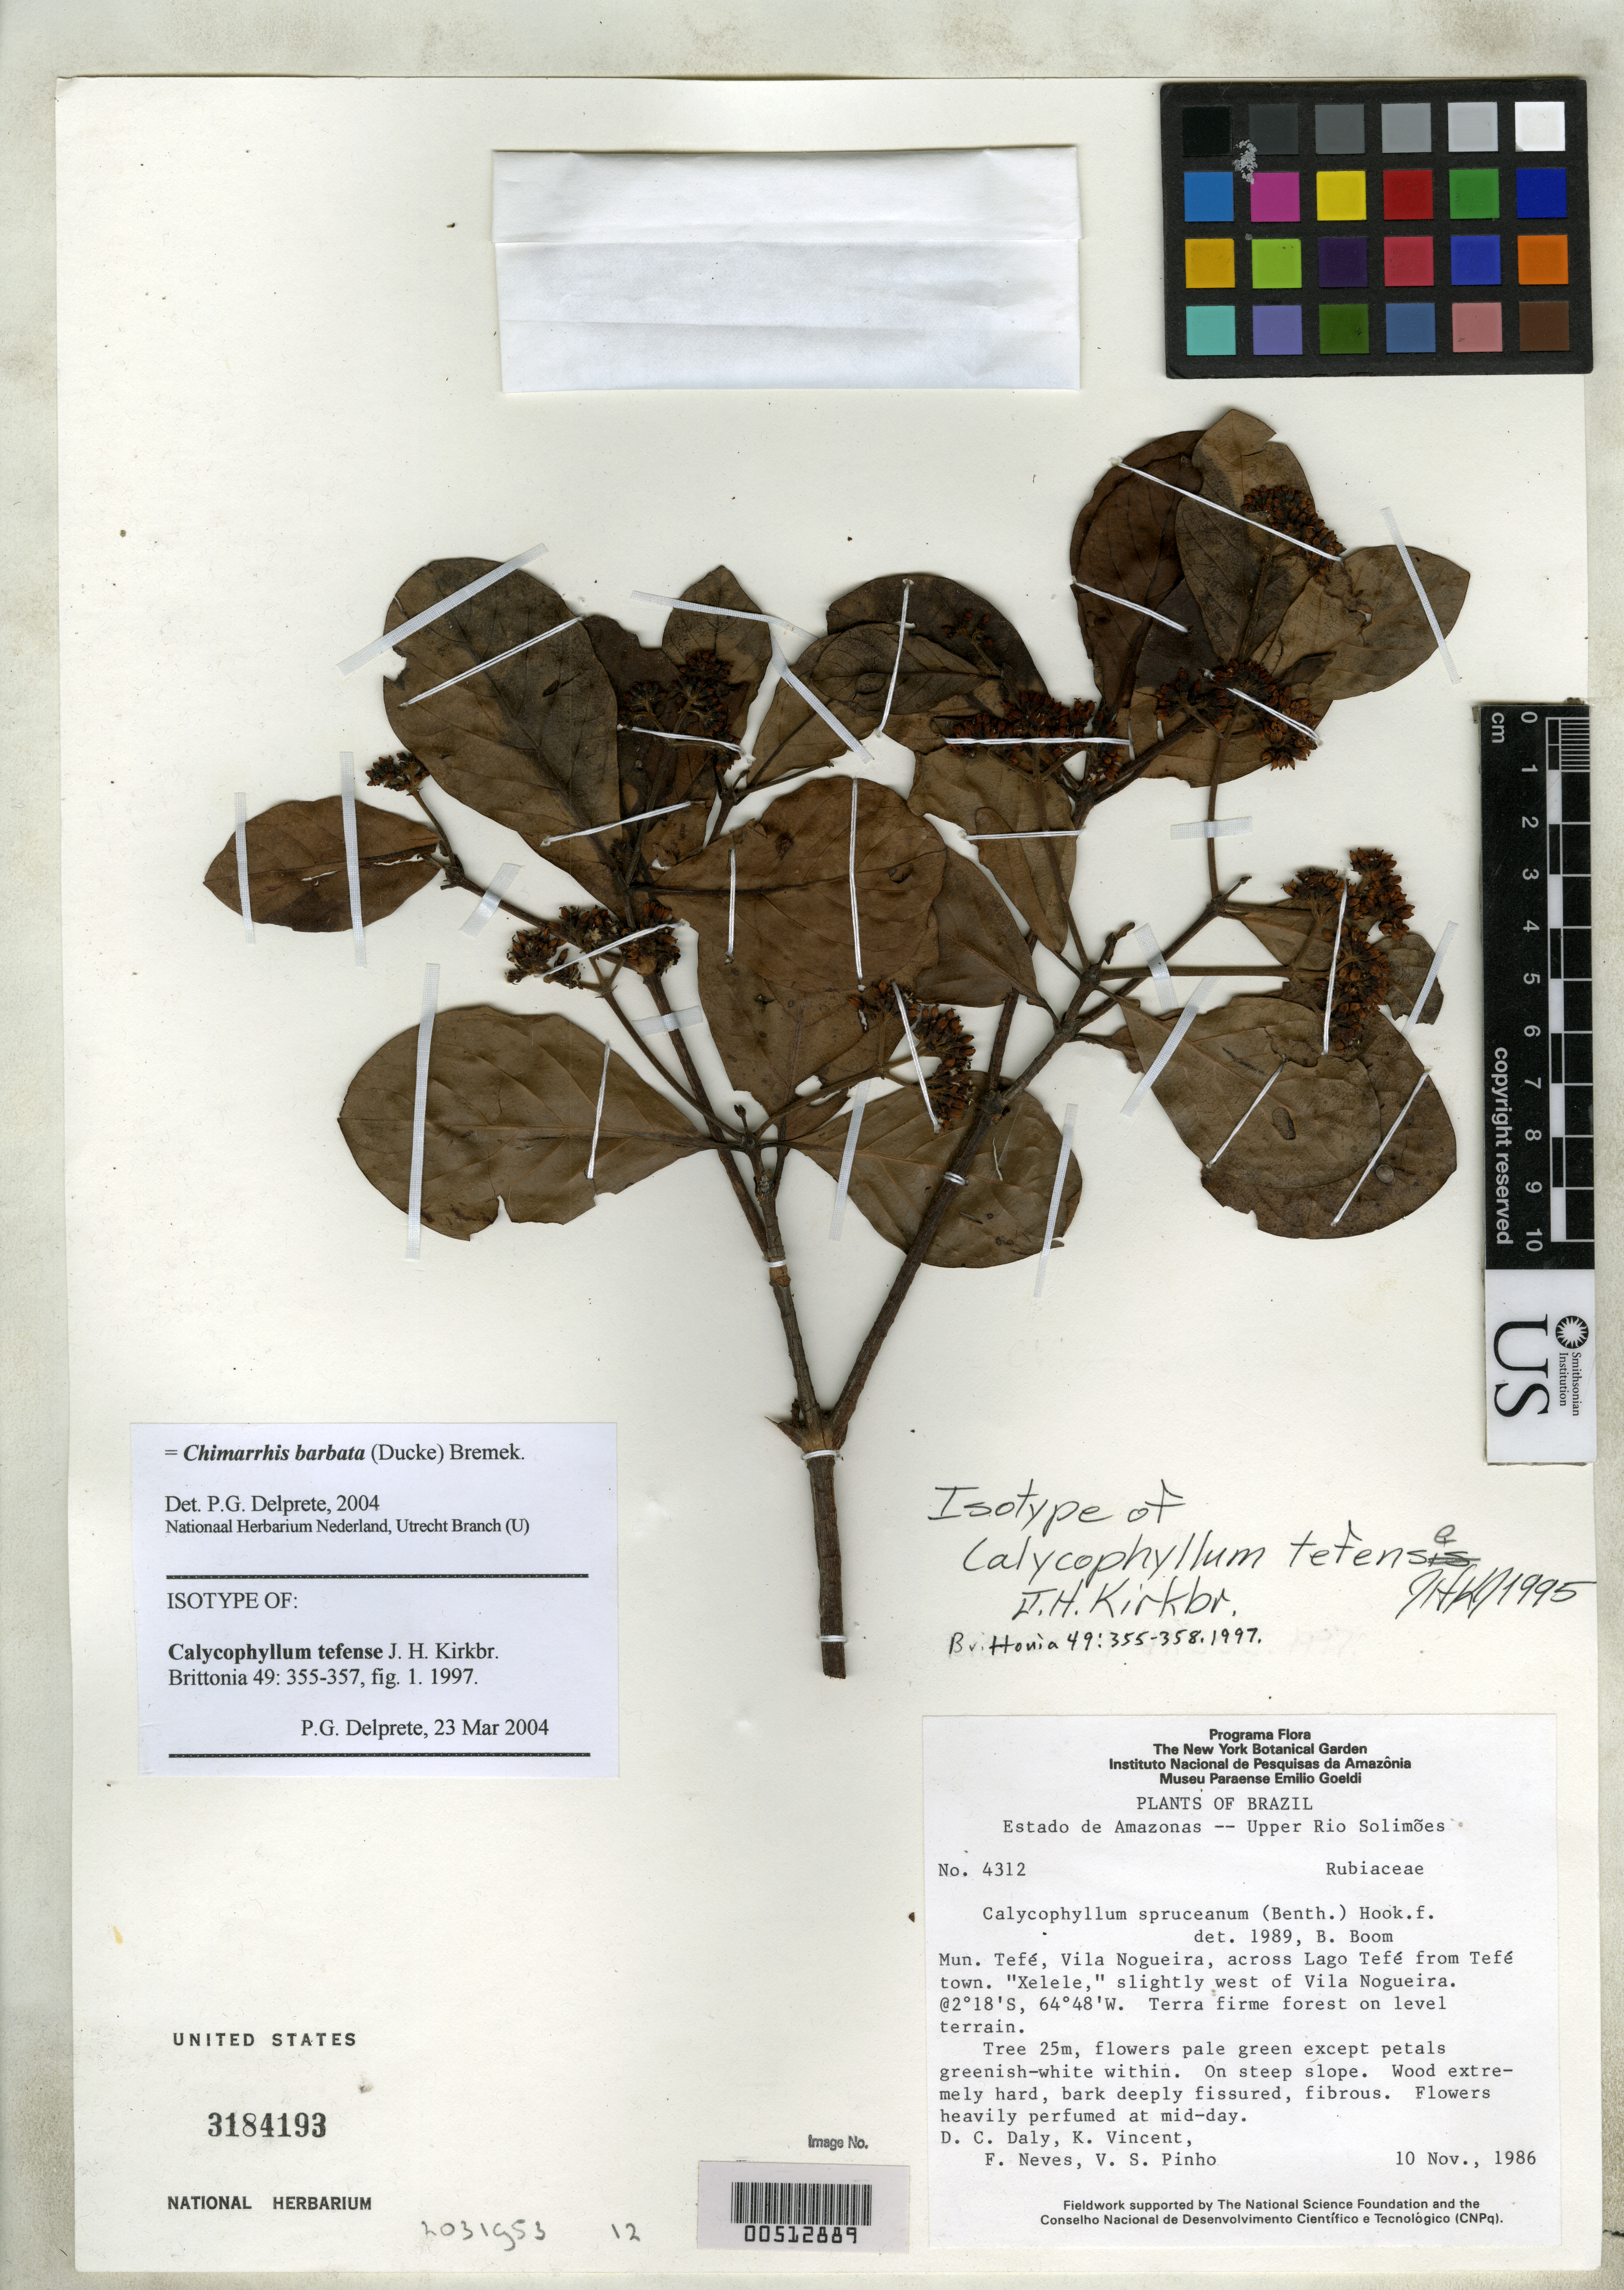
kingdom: Plantae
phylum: Tracheophyta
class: Magnoliopsida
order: Gentianales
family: Rubiaceae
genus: Calycophyllum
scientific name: Calycophyllum tefense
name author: J.H. Kirkbr.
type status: Isotype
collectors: D. C. Daly, K. Vincent, F. Neves & V. S. Pinho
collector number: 4312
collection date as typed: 10 Nov 1986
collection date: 1986-11-10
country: Brazil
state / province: Amazonas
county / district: Tefé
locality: Upper Rio Solimoes, Vila Nogueira, across Lago Tefe from Tefe Town, Xelele, slightly W of Vila Nogueira.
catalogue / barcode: US 3184193